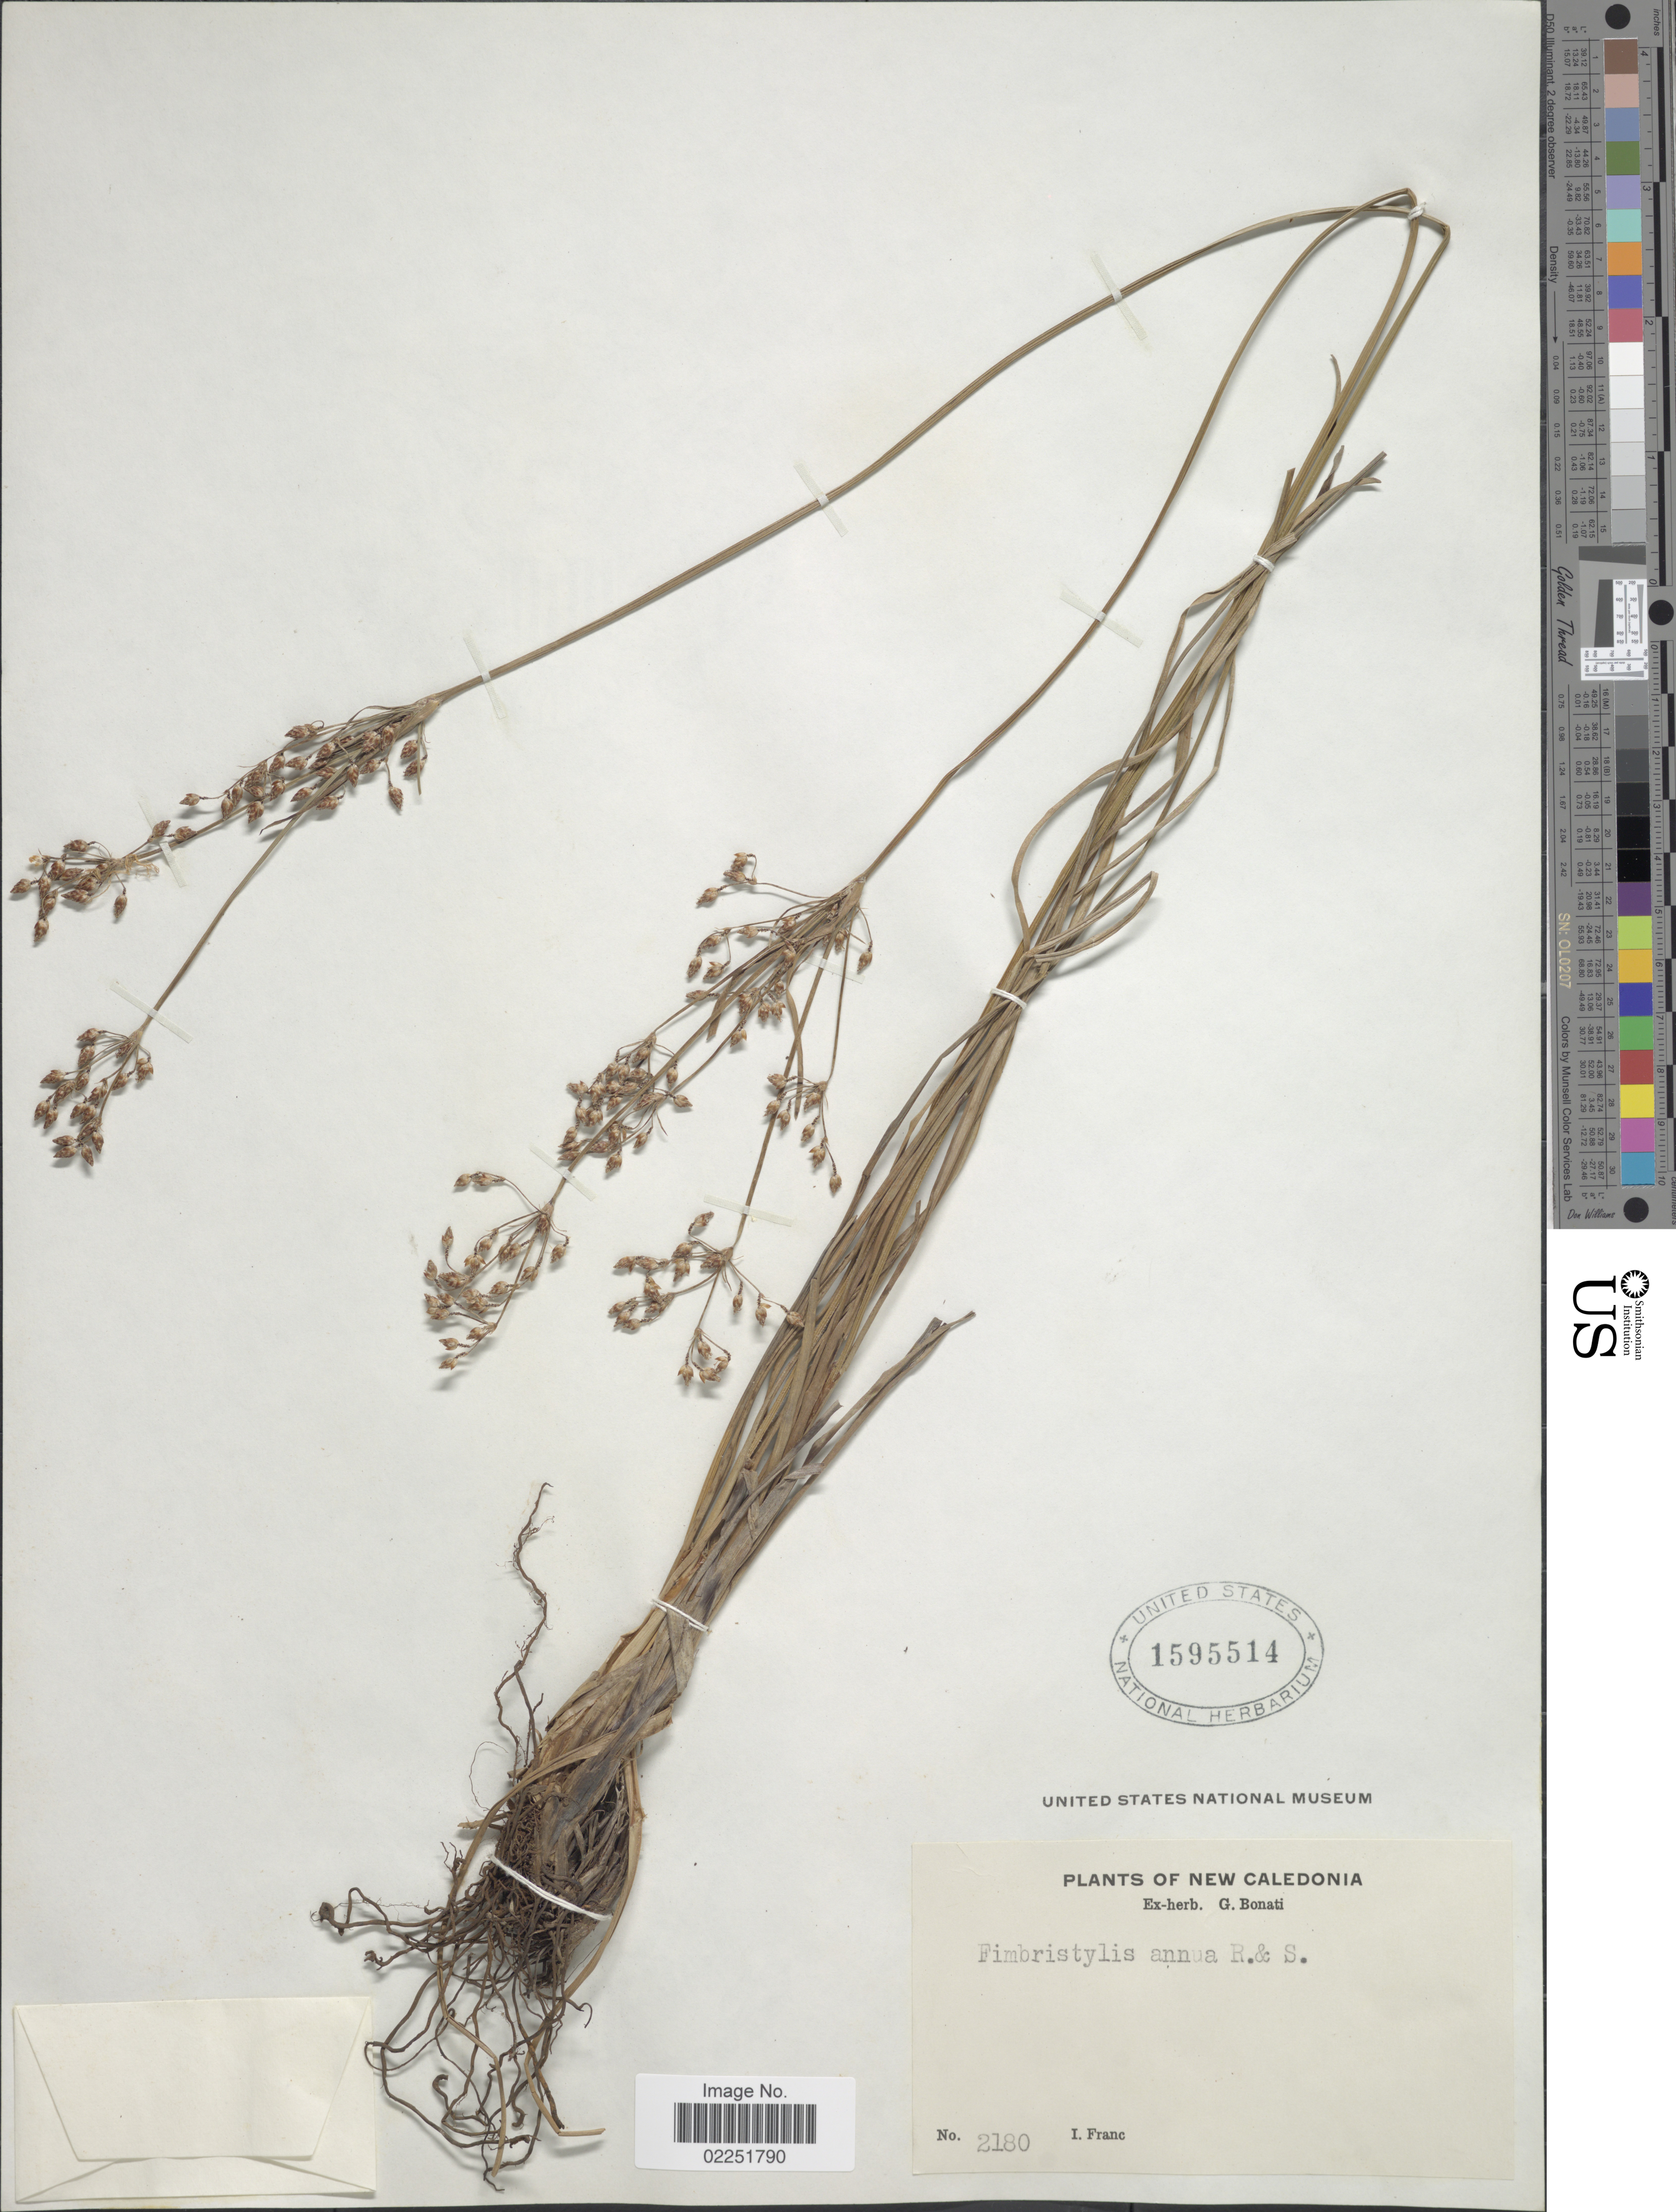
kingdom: Plantae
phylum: Tracheophyta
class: Liliopsida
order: Poales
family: Cyperaceae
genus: Fimbristylis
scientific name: Fimbristylis dichotoma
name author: (L.) Vahl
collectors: I. Franc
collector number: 2180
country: New Caledonia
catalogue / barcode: US 1595514